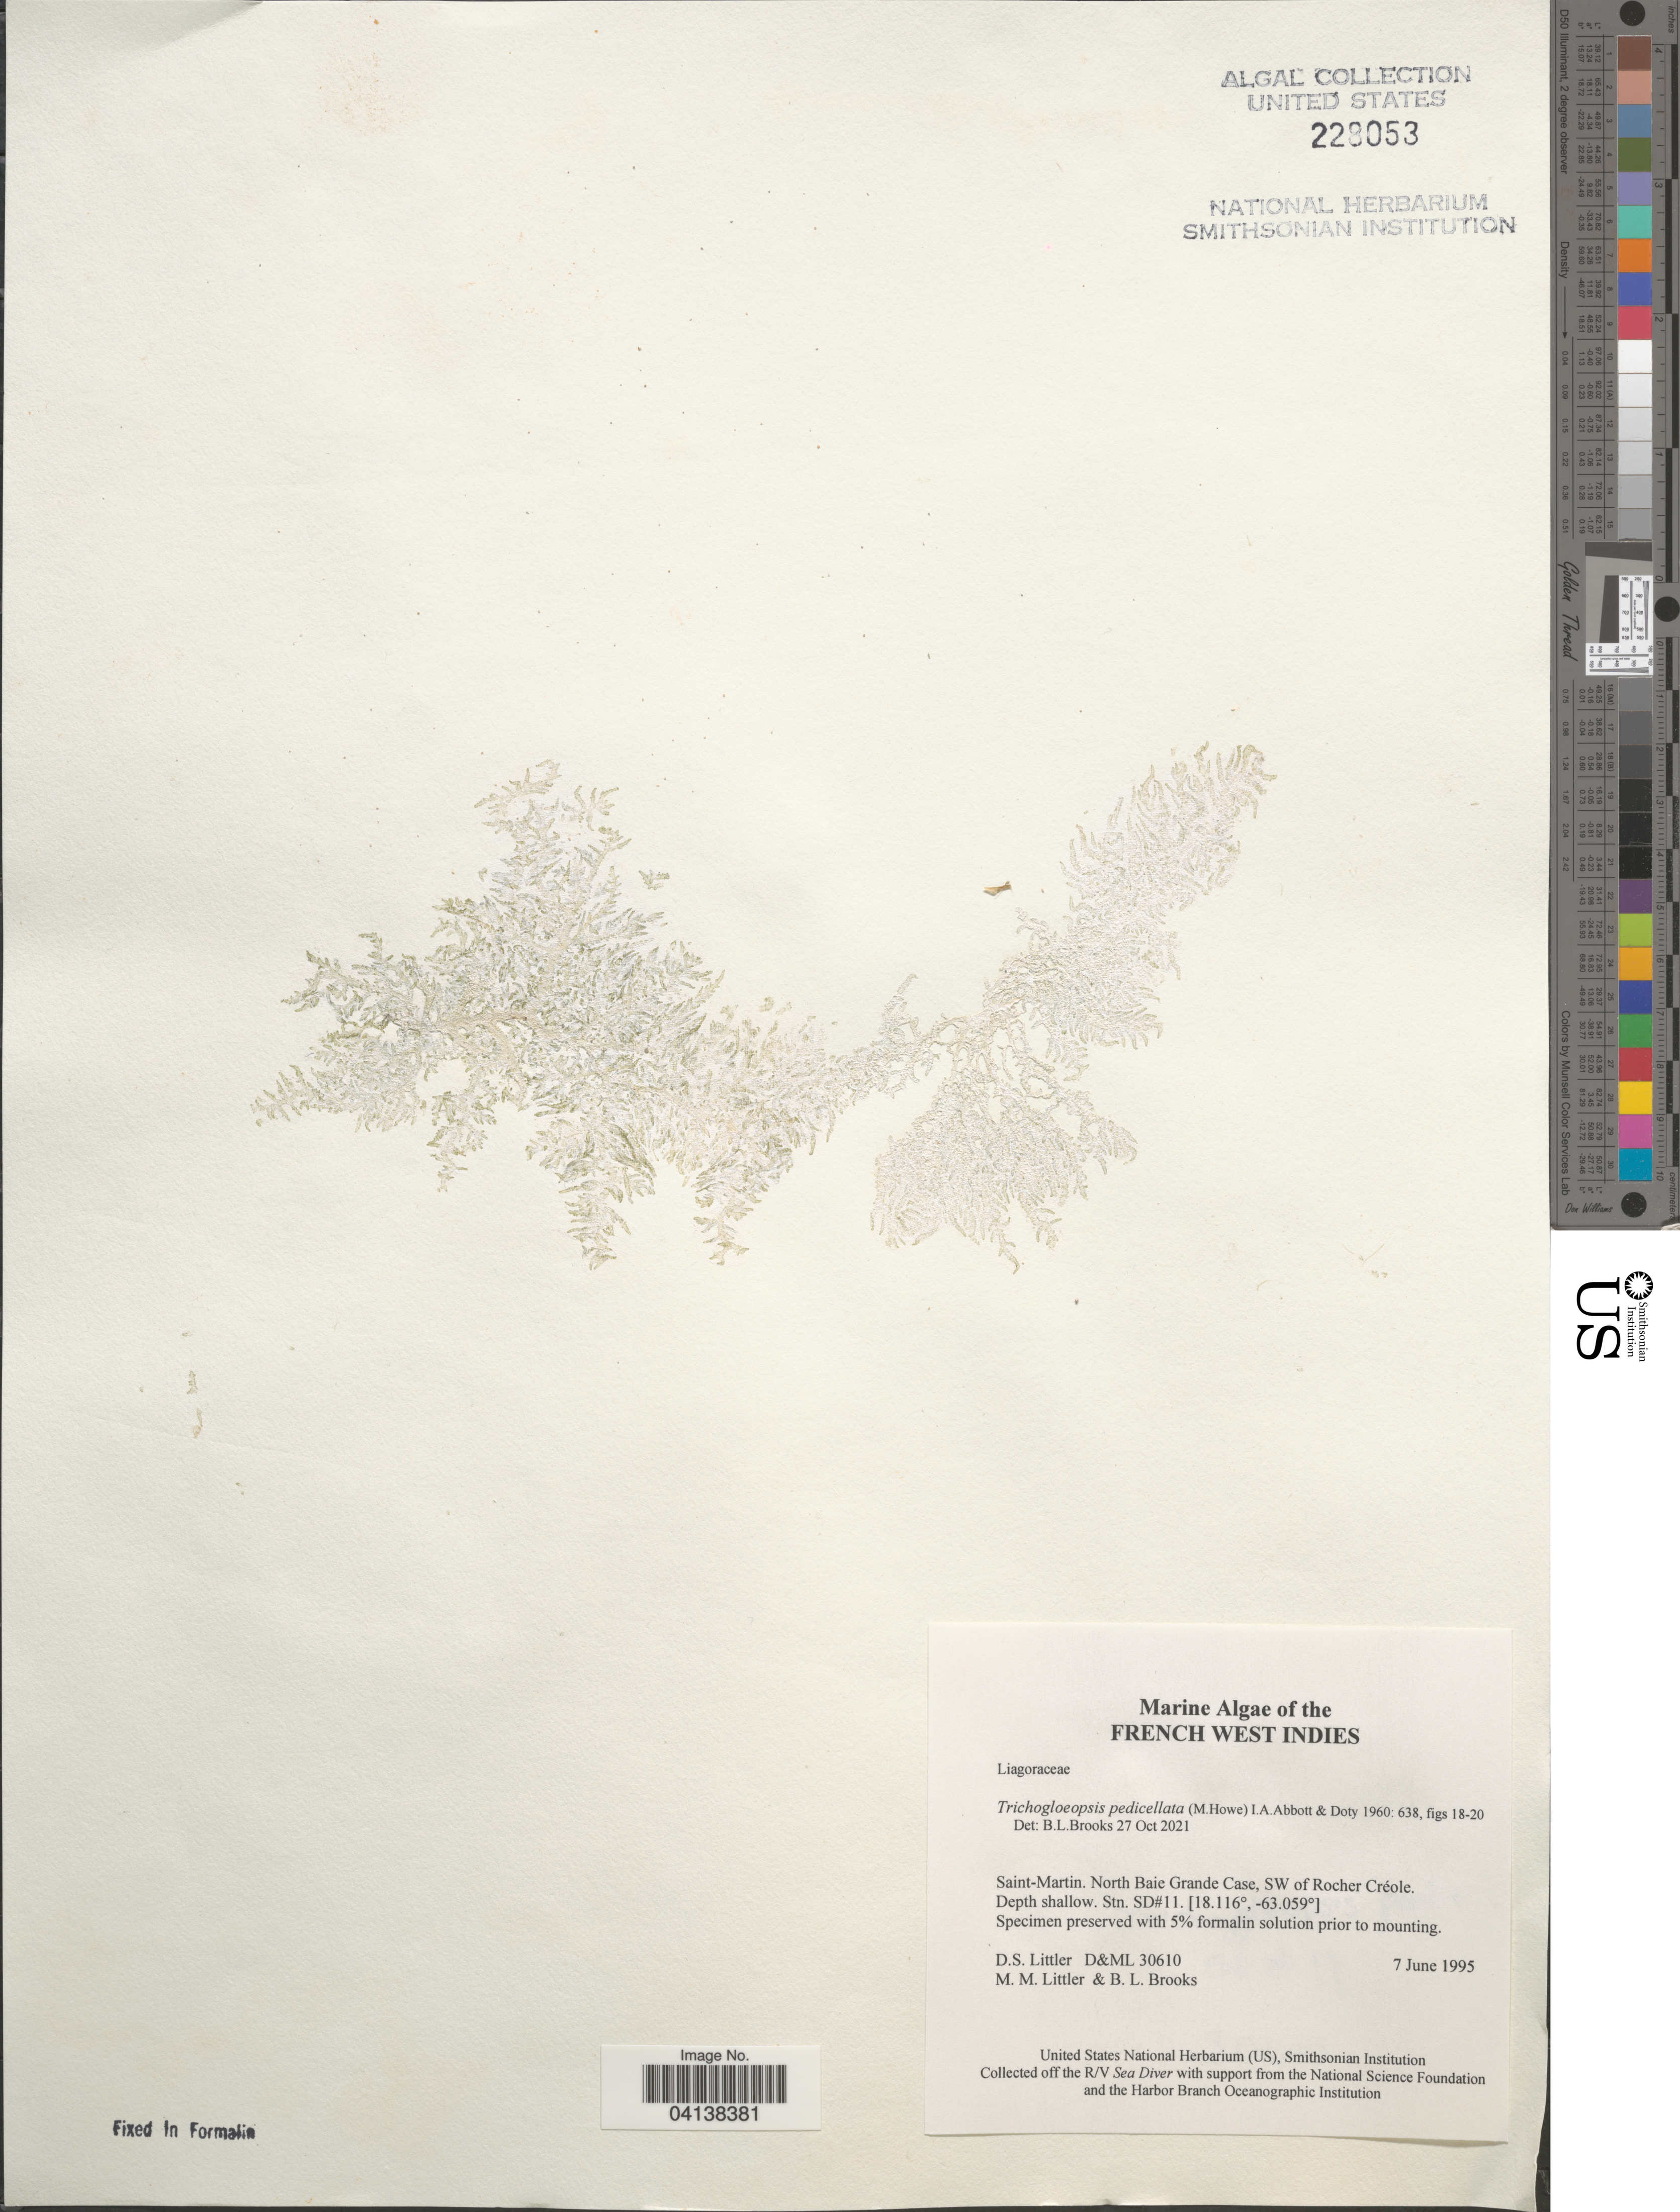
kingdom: Plantae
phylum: Rhodophyta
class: Florideophyceae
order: Nemaliales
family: Liagoraceae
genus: Trichogloeopsis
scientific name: Trichogloeopsis pedicellata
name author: (M. Howe in Britton & Millsp.) I.A. Abbott & Doty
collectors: D. S. Littler & B. Brooks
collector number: D&ML 30610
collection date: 1995-06-07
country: Saint Martin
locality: French West Indies. Saint-Martin. North Baie Grande Case, SW of Rocher Créole. Stn. SD#11.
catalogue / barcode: US 228053